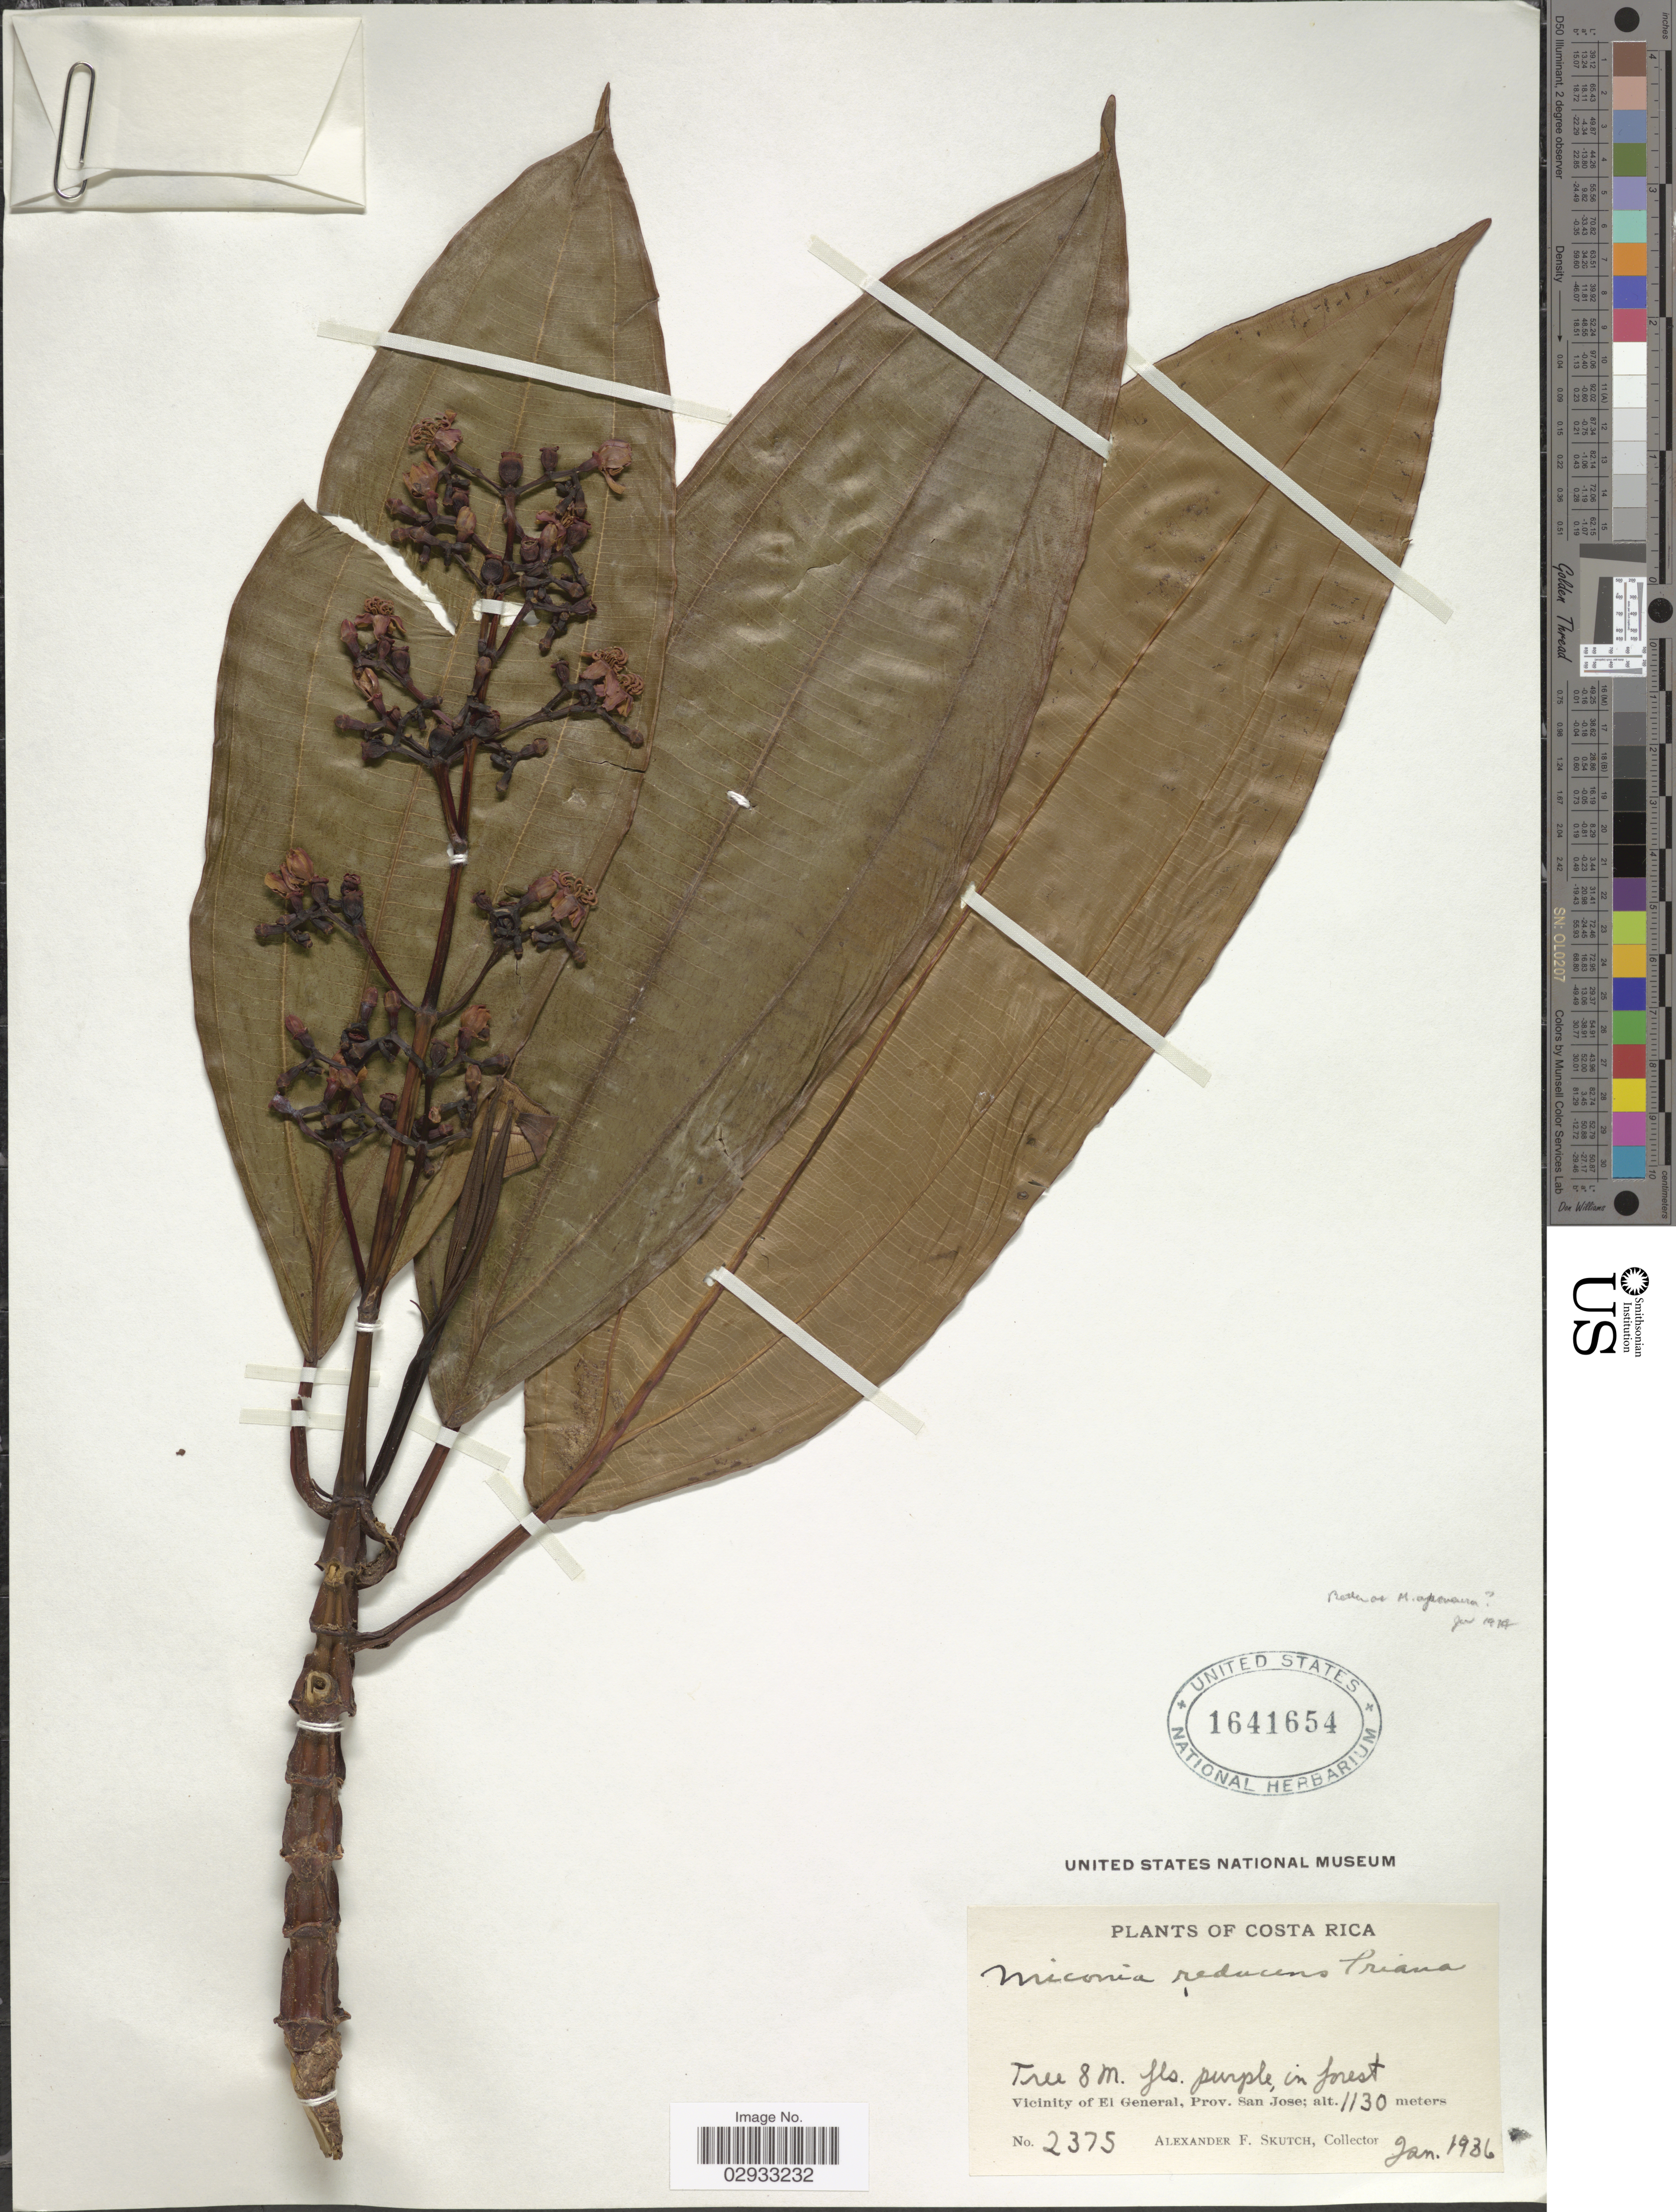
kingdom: Plantae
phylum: Tracheophyta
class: Magnoliopsida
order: Myrtales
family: Melastomataceae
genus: Miconia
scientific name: Miconia reducens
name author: Triana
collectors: A. F. Skutch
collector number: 2375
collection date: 1936-01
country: Costa Rica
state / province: San José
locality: Vicinity of El General, Prov. San Jose.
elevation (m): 1130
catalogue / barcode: US 1641654